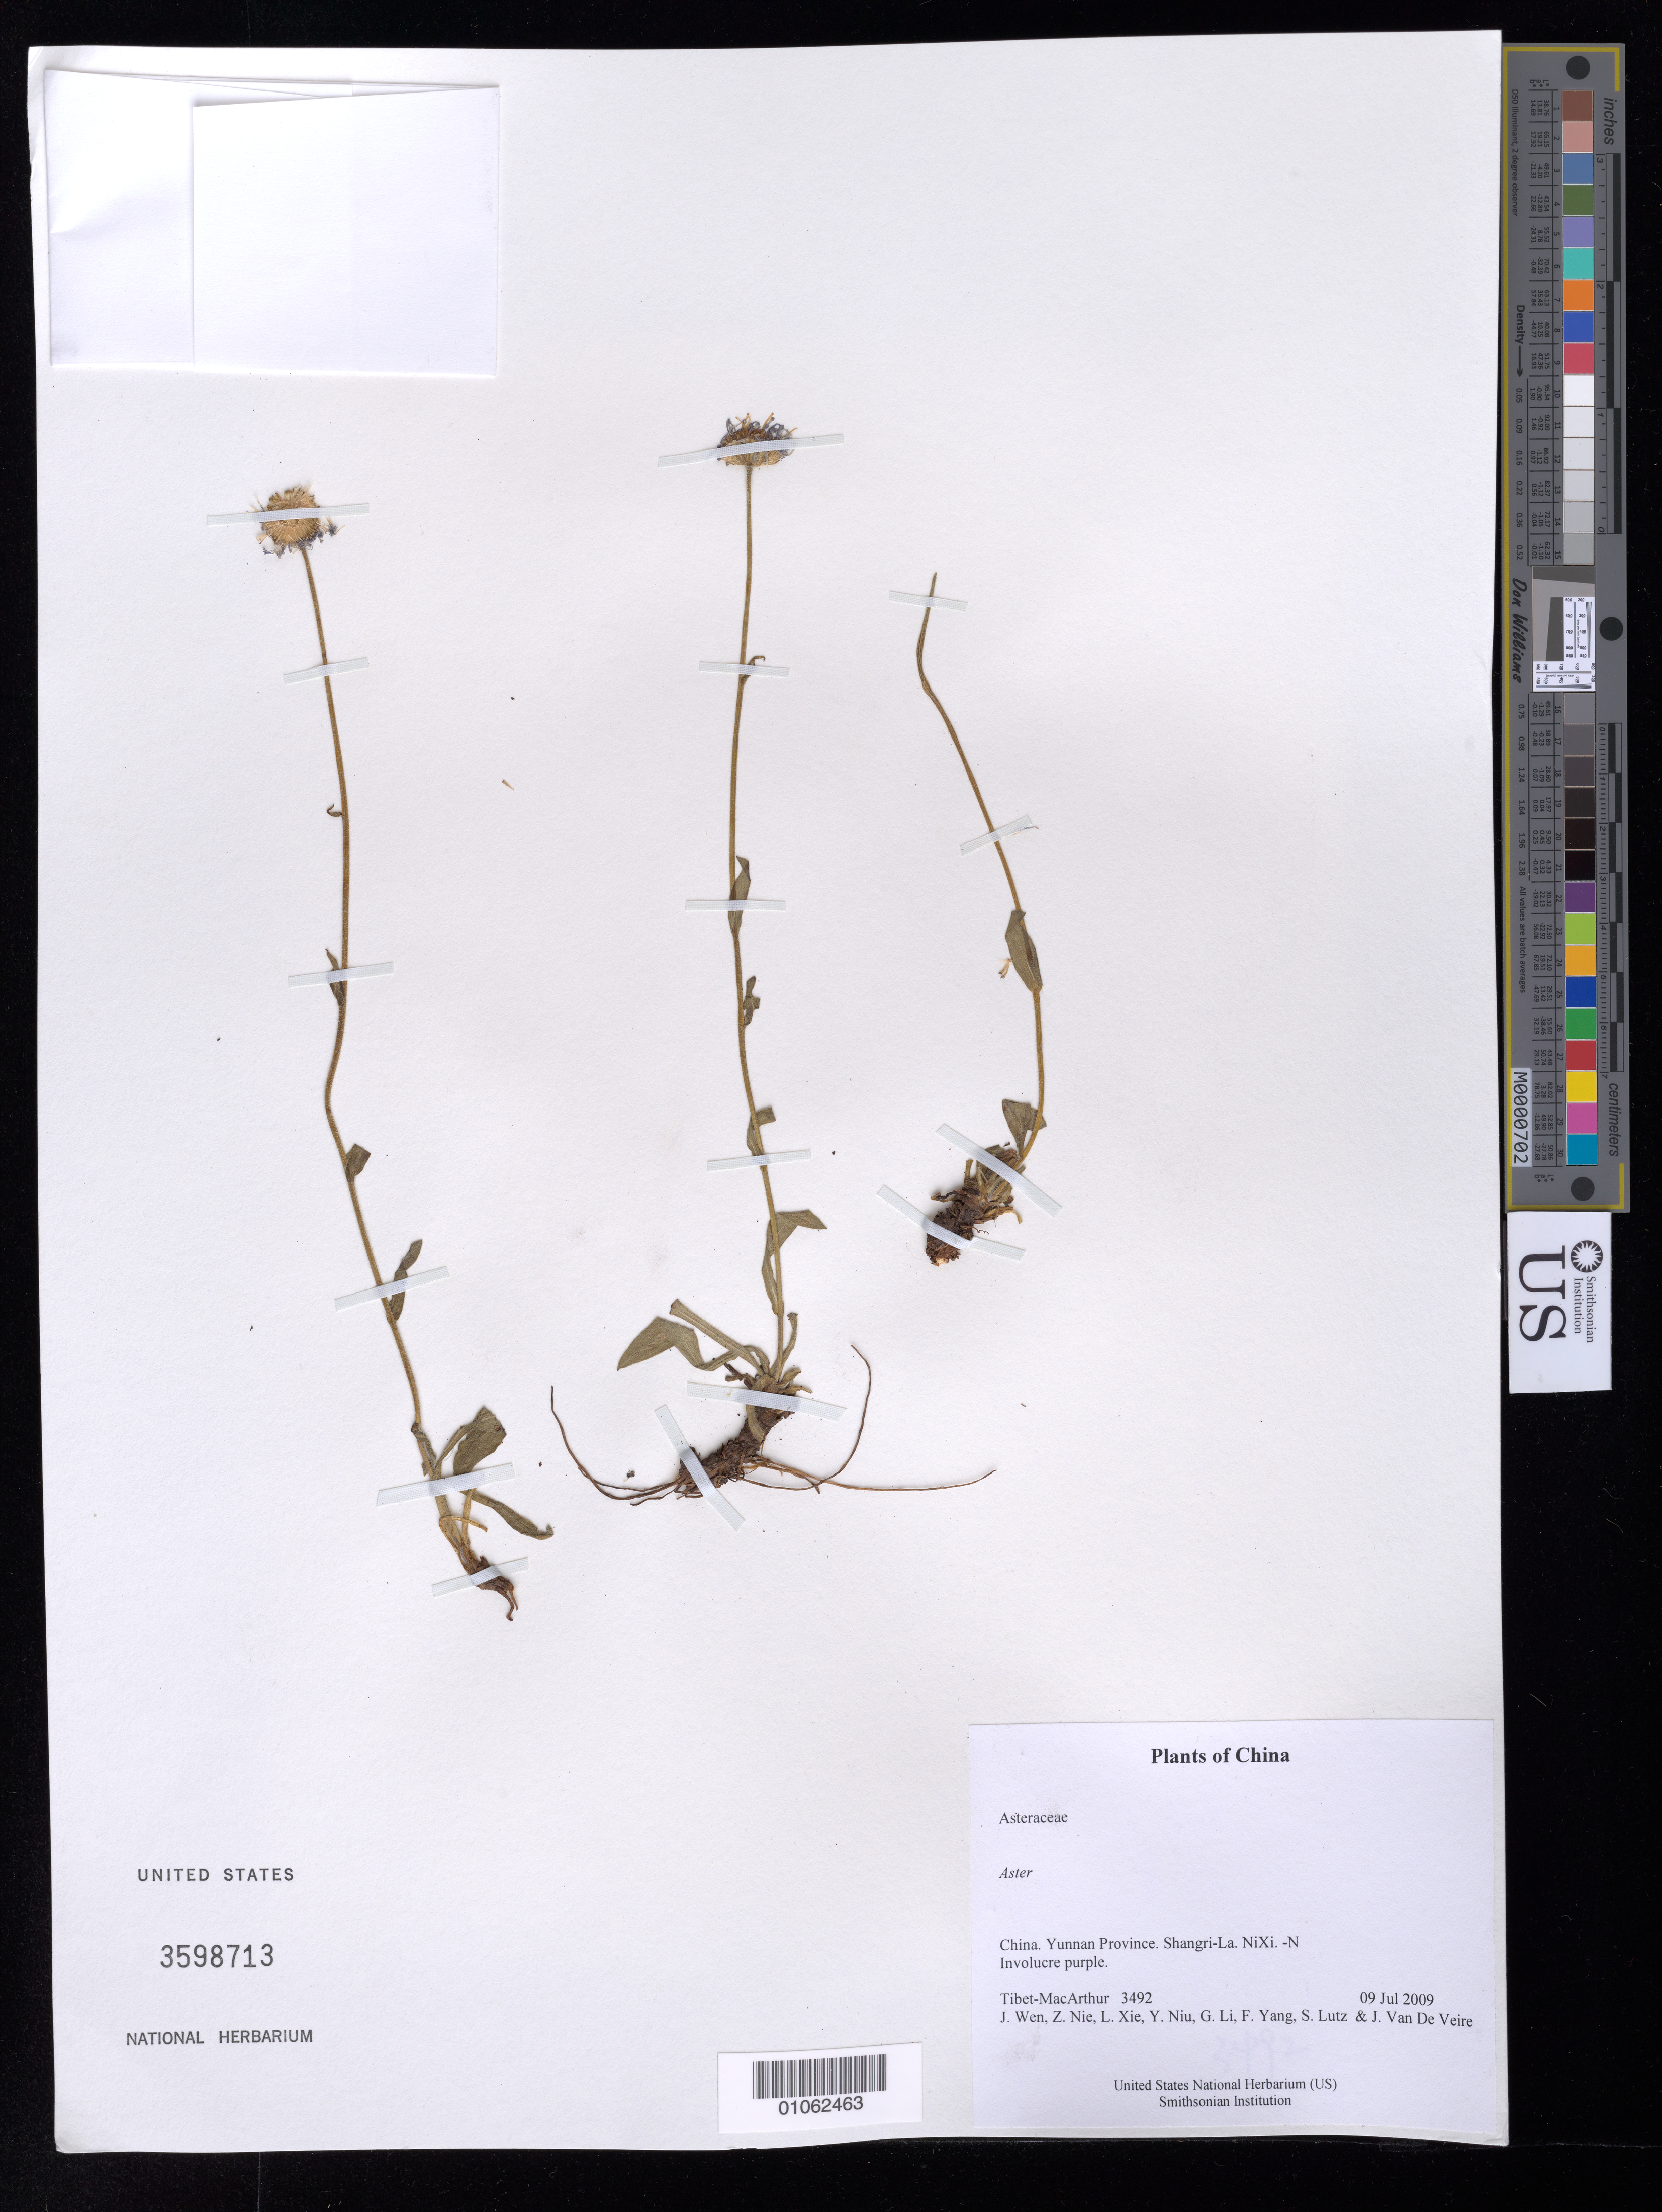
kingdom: Plantae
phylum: Tracheophyta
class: Magnoliopsida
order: Asterales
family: Asteraceae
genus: Aster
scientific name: Aster sp.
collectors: Tibet-MacArthur, J. Wen, Z. Nie, L. Xie, Y. Niu, G. Li, F. Yang, S. Lutz & J. Van De Veire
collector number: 3492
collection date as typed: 09 Jul 2009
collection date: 2009-07-09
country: China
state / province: Yunnan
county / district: Shangrila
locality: NiXi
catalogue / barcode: US 3598713